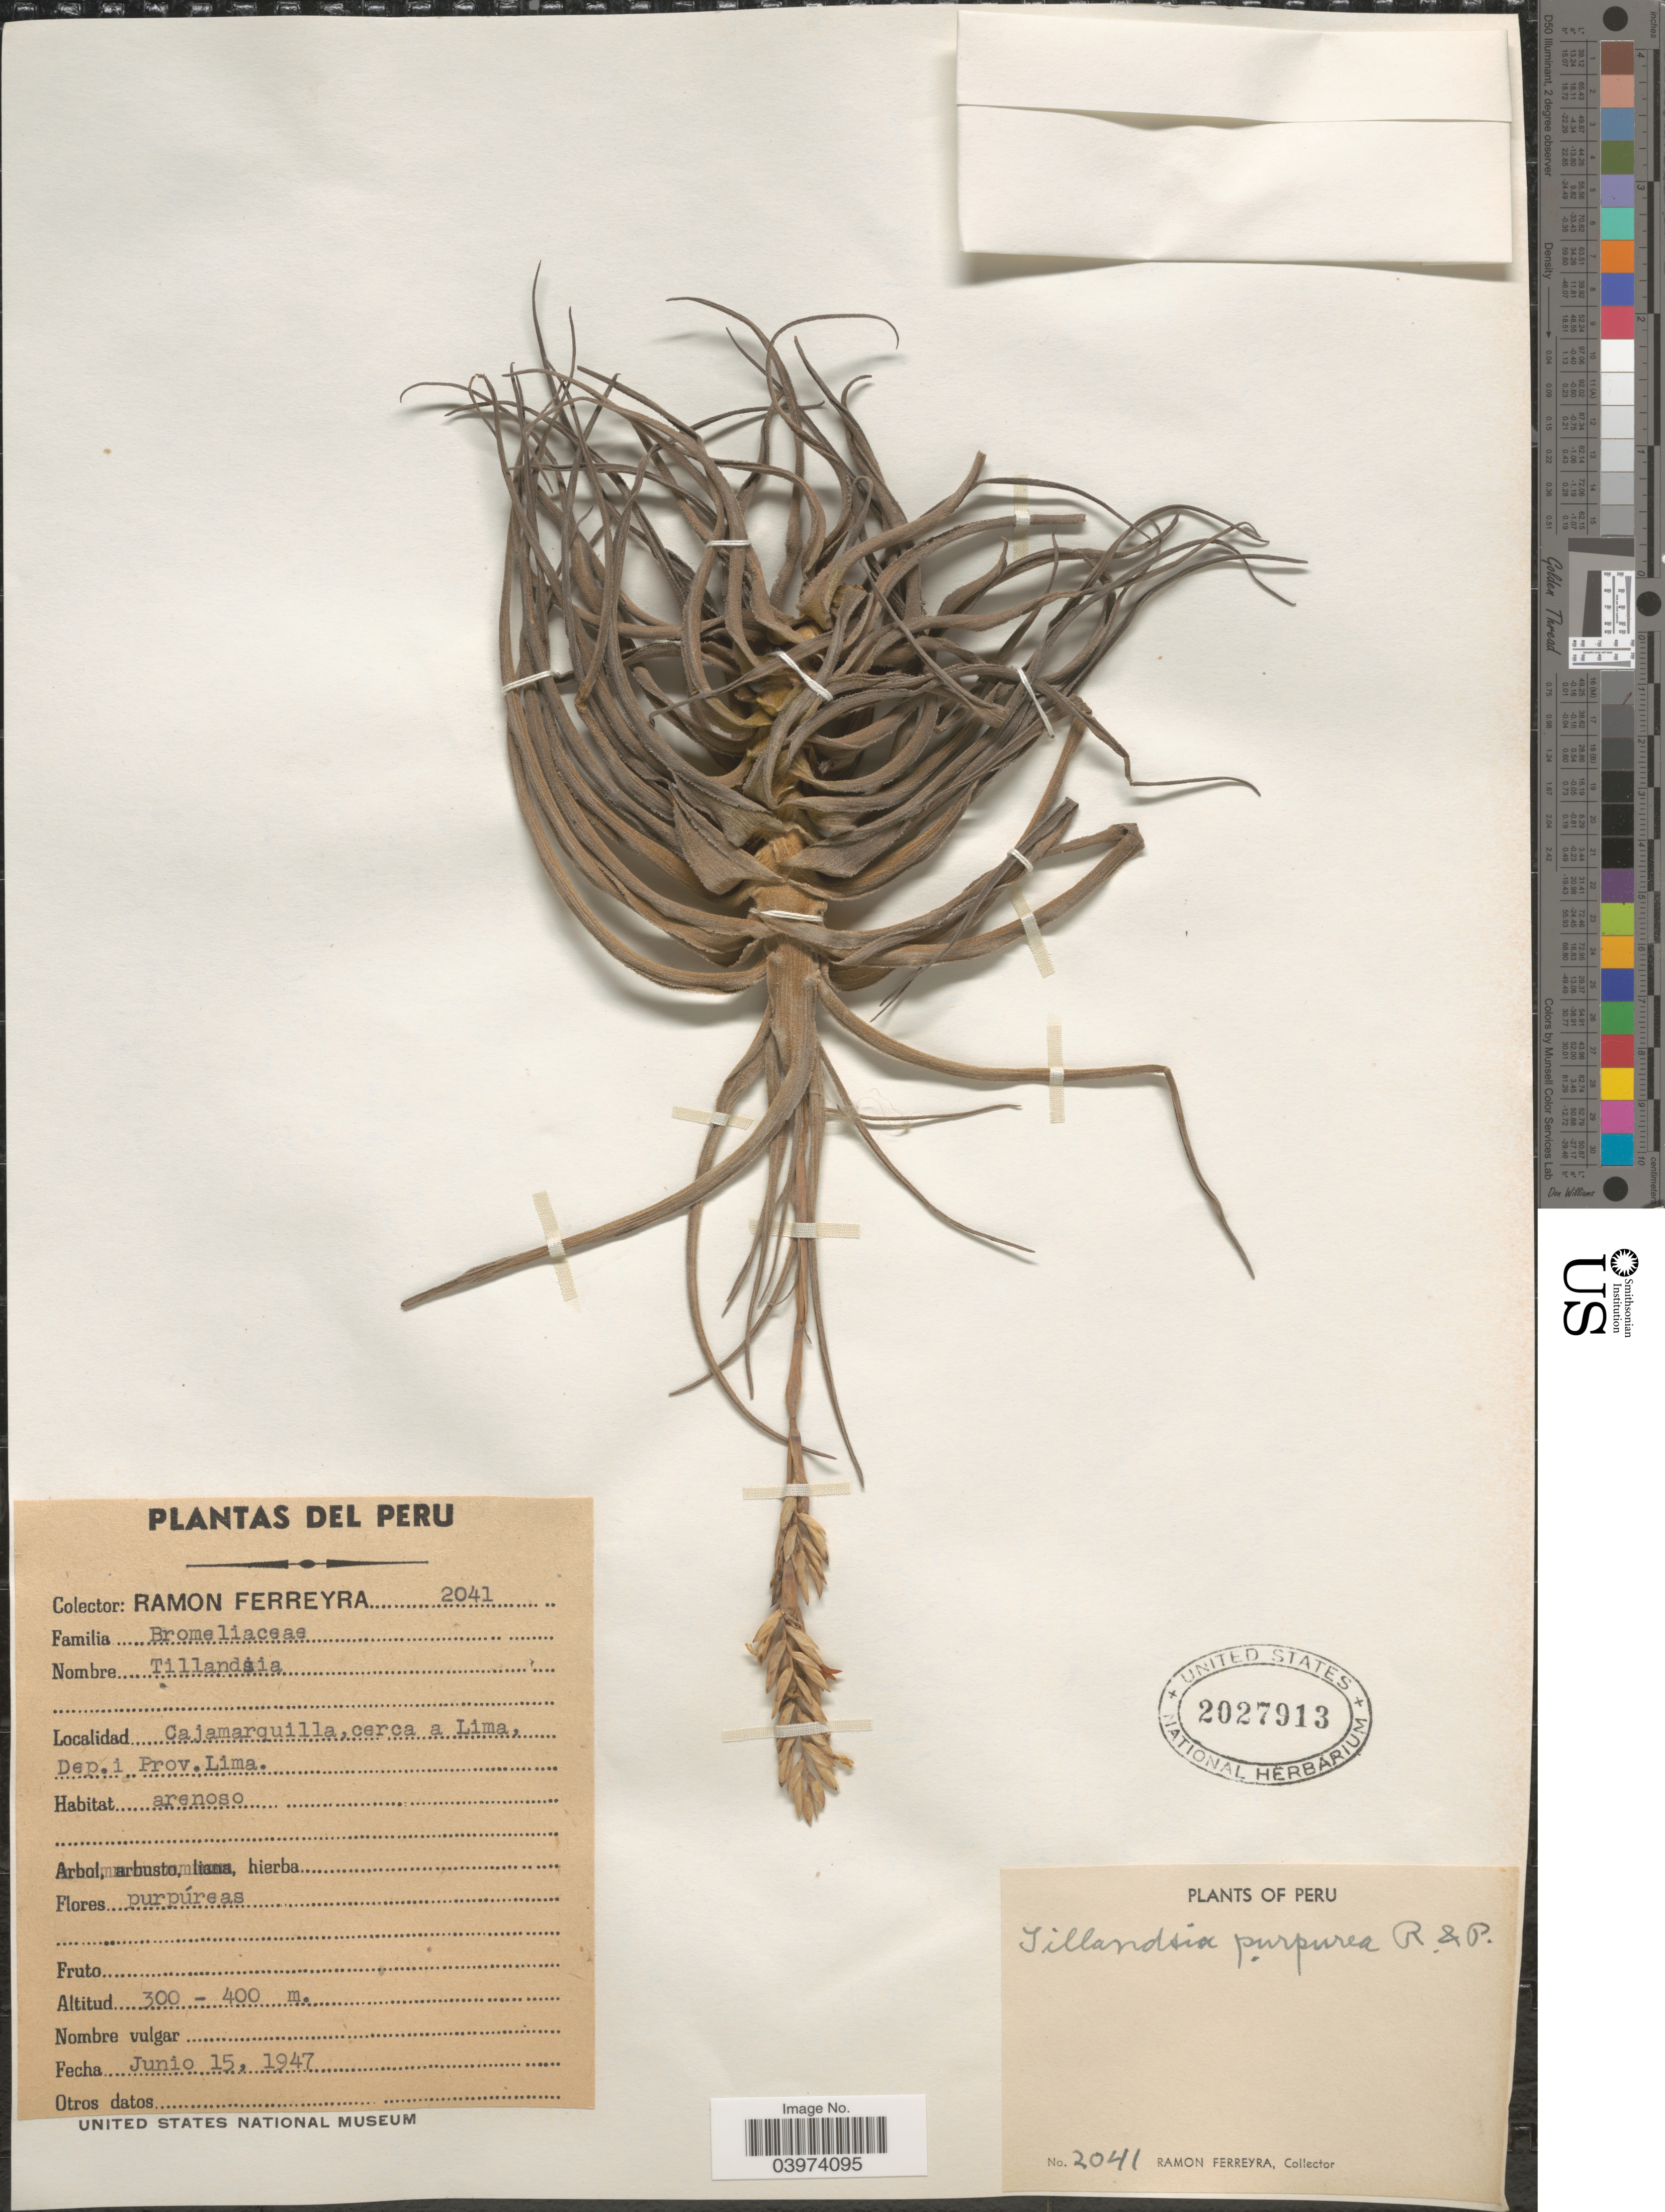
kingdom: Plantae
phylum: Tracheophyta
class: Liliopsida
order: Poales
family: Bromeliaceae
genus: Tillandsia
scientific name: Tillandsia purpurea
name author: Ruiz & Pav.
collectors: R. A. Ferreyra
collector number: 2041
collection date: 1947-06-15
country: Peru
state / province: Lima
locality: Cajamarquilla, cerca a Lima. Dep. i Prov Lima.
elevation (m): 300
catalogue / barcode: US 2027913